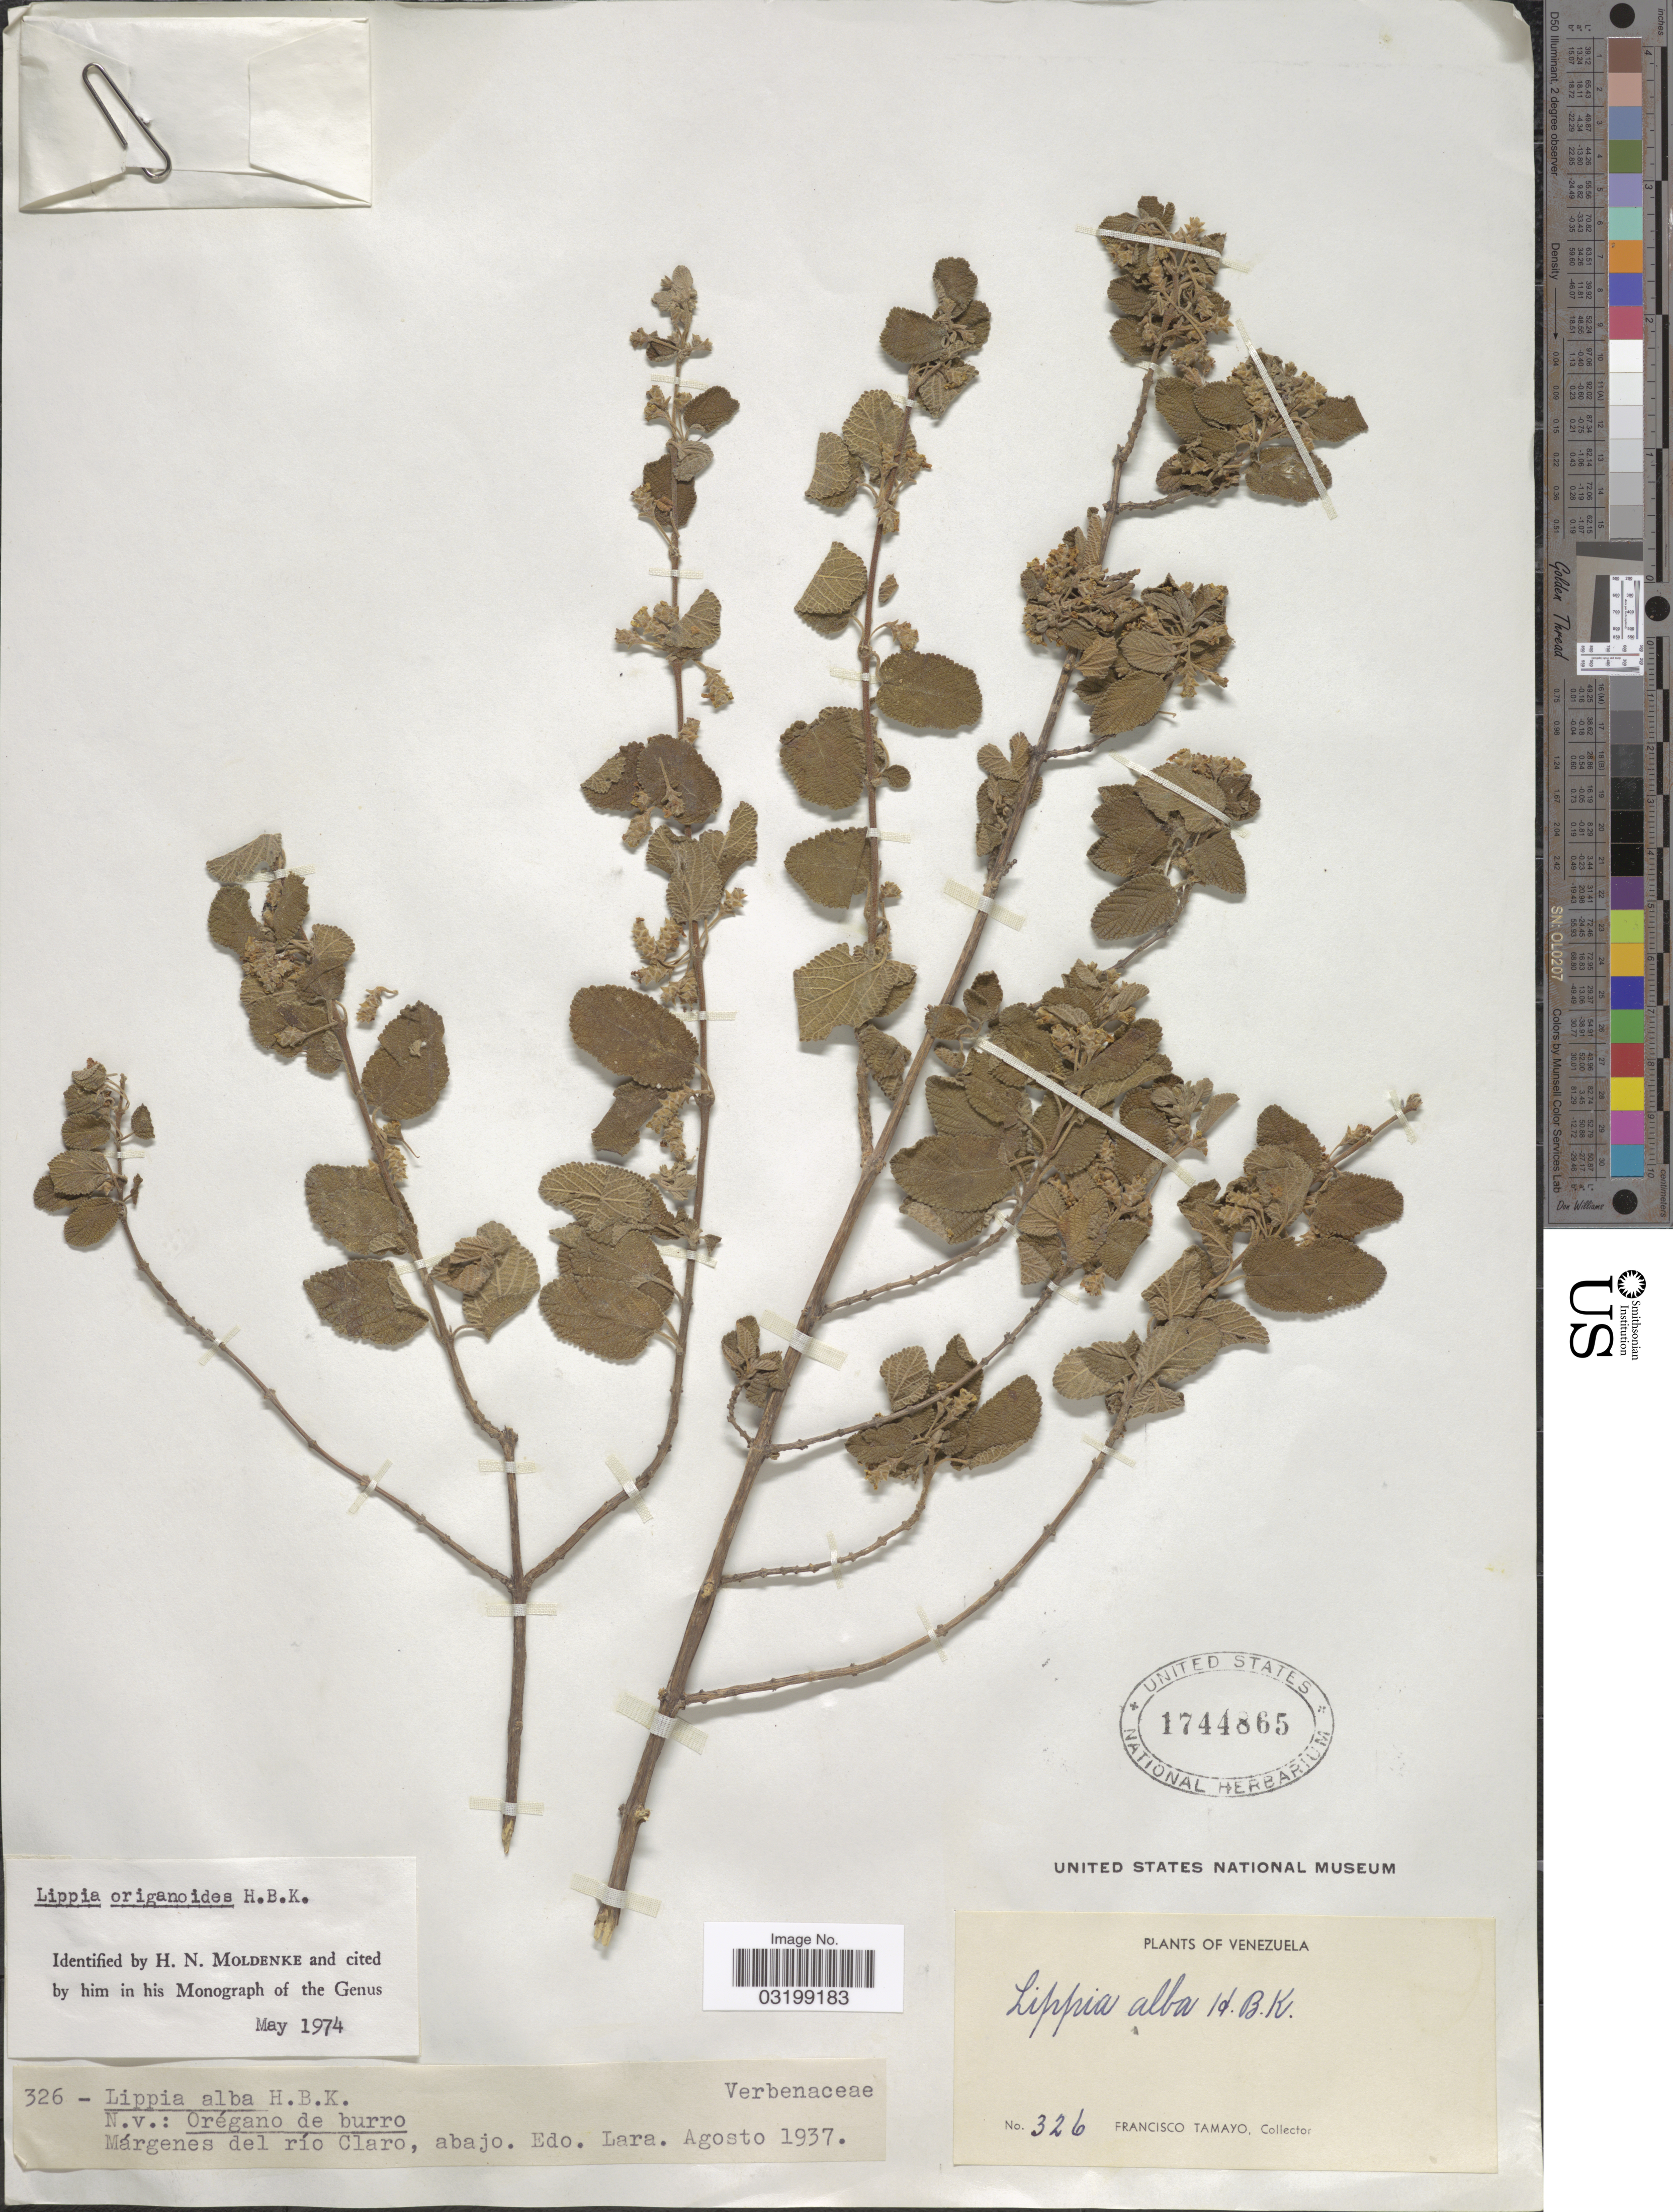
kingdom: Plantae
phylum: Tracheophyta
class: Magnoliopsida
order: Lamiales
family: Verbenaceae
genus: Lippia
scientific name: Lippia origanoides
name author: Kunth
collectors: F. Tamayo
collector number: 326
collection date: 1937-08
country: Venezuela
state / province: Lara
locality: Márgenes del río Claro.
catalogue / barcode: US 1744865